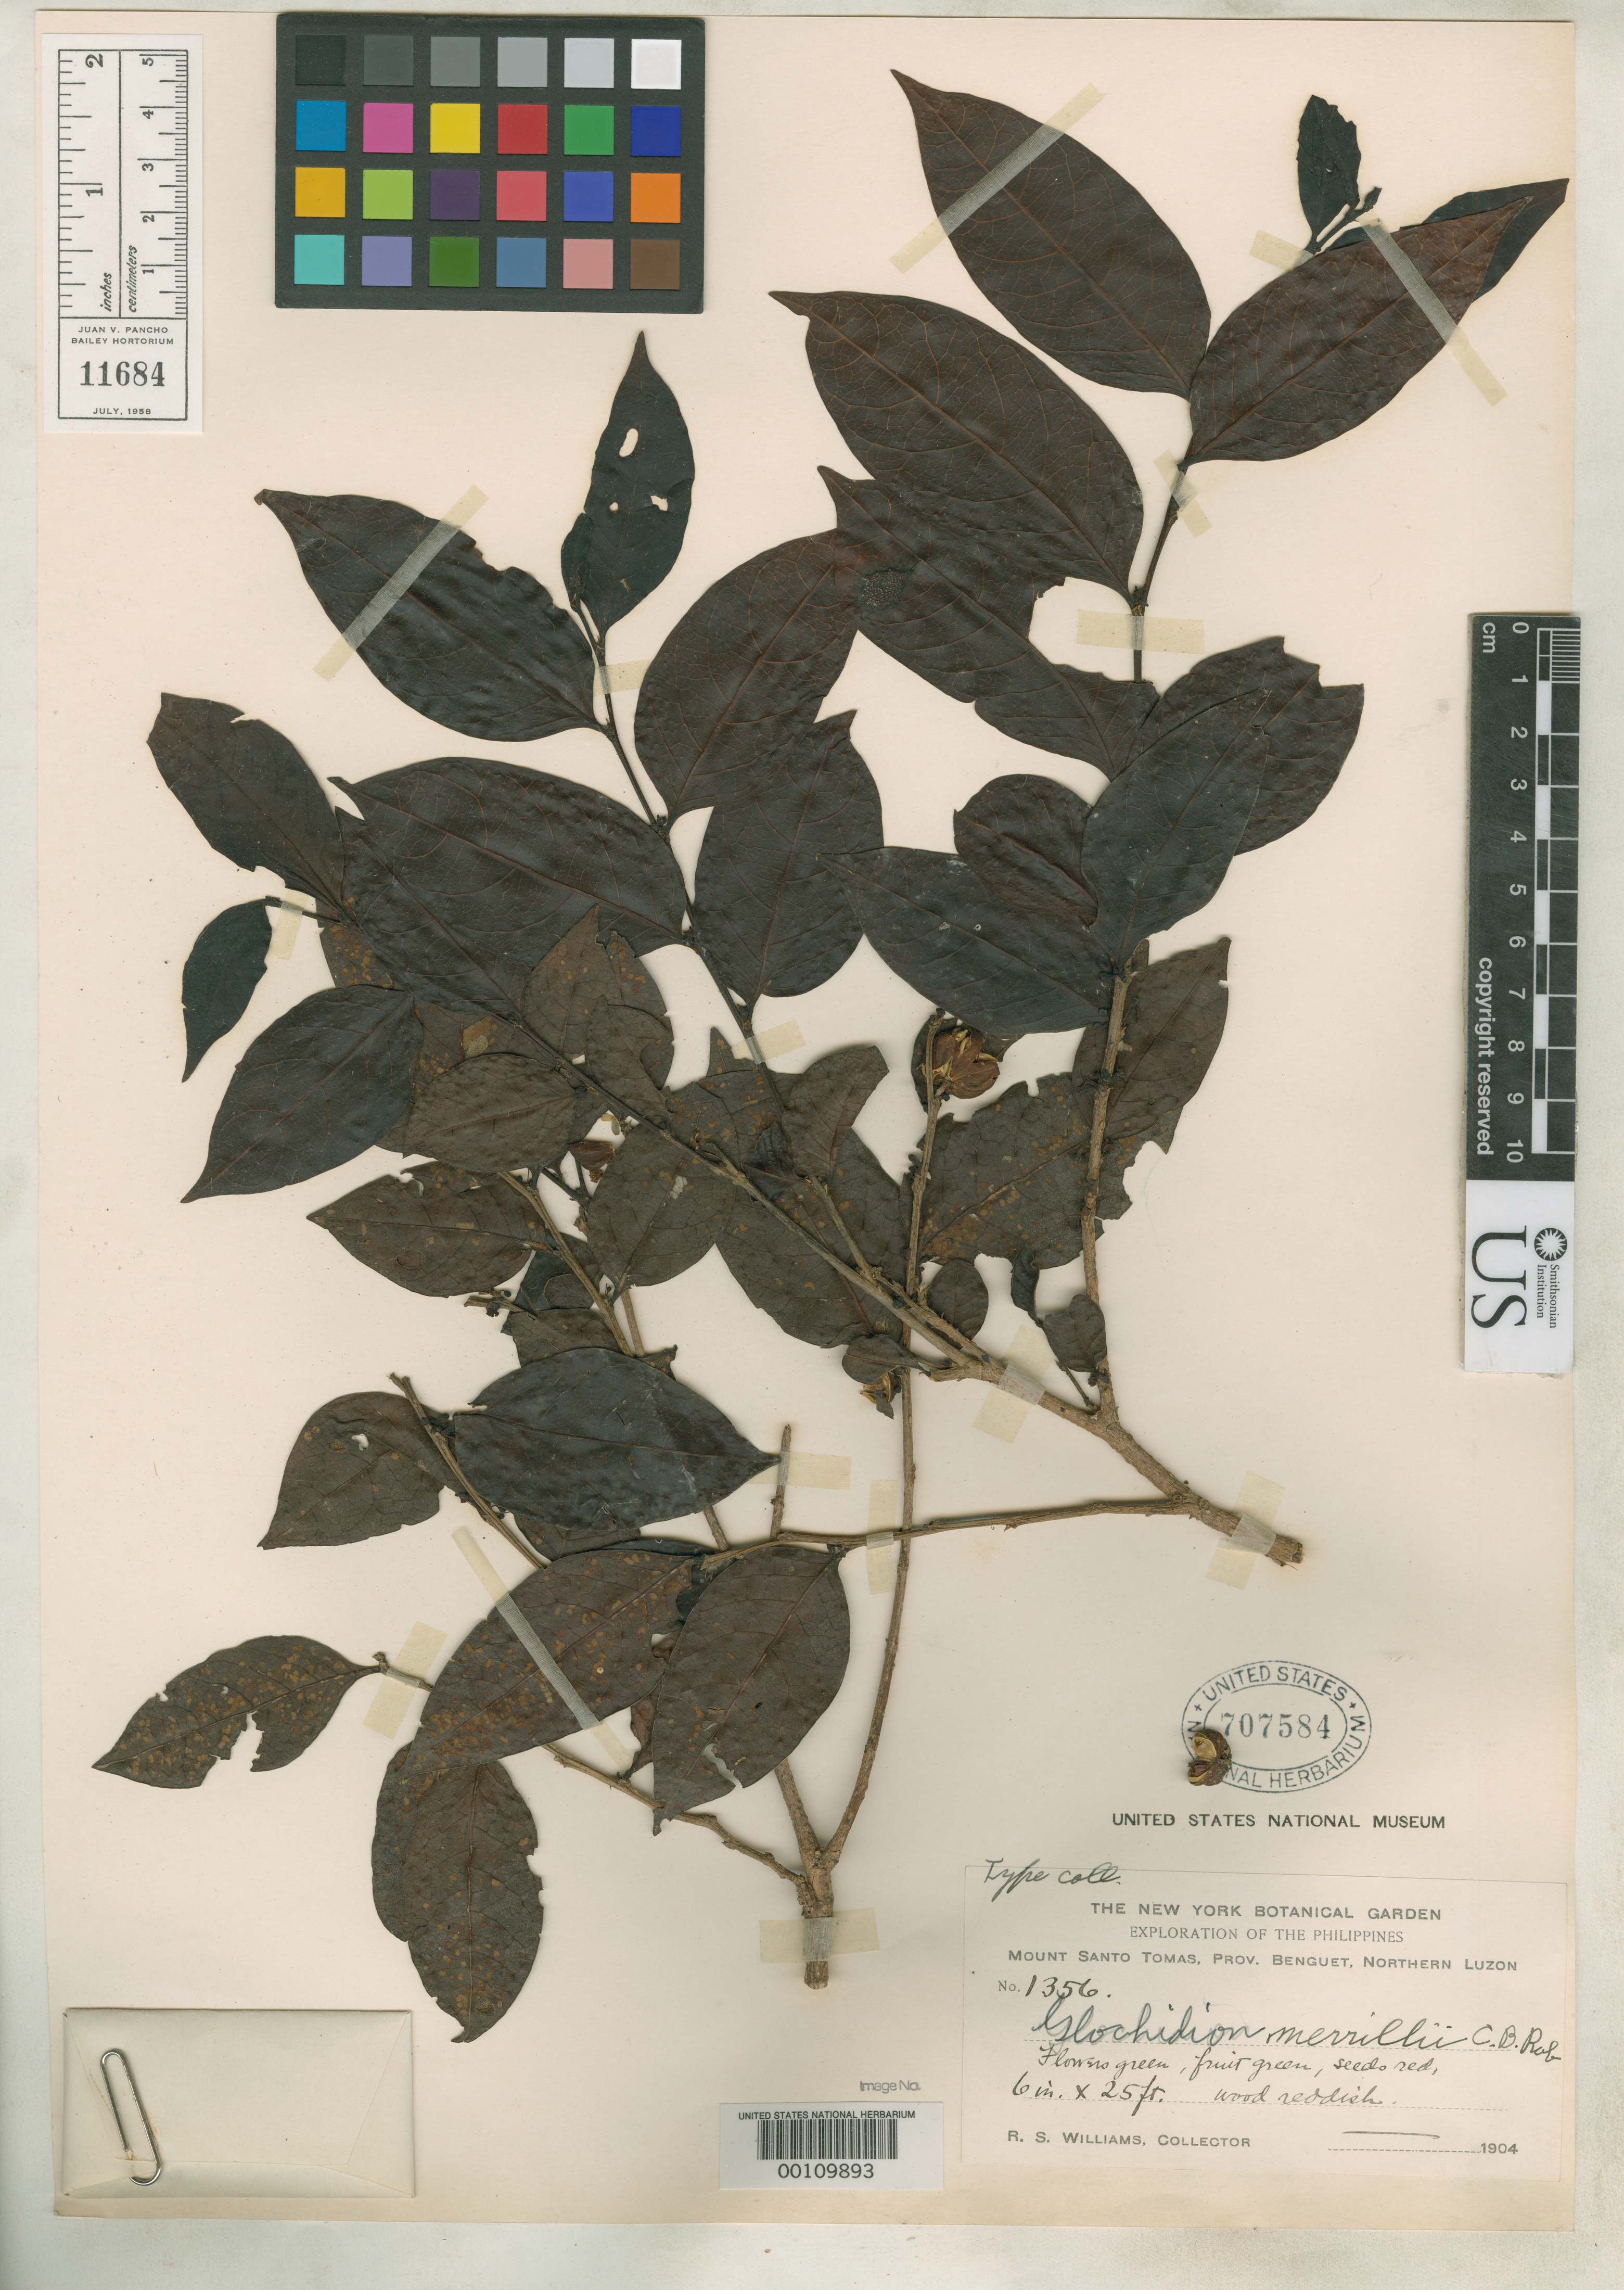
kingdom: Plantae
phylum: Tracheophyta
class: Magnoliopsida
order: Malpighiales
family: Phyllanthaceae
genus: Glochidion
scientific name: Glochidion merrillii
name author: C.B. Rob.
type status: Isotype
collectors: R. S. Williams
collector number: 1356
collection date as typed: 1904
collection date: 1904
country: Philippines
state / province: Cordillera (Administrative Region)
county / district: Benguet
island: Luzon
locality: Mt. Santo Tomas.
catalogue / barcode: US 707584